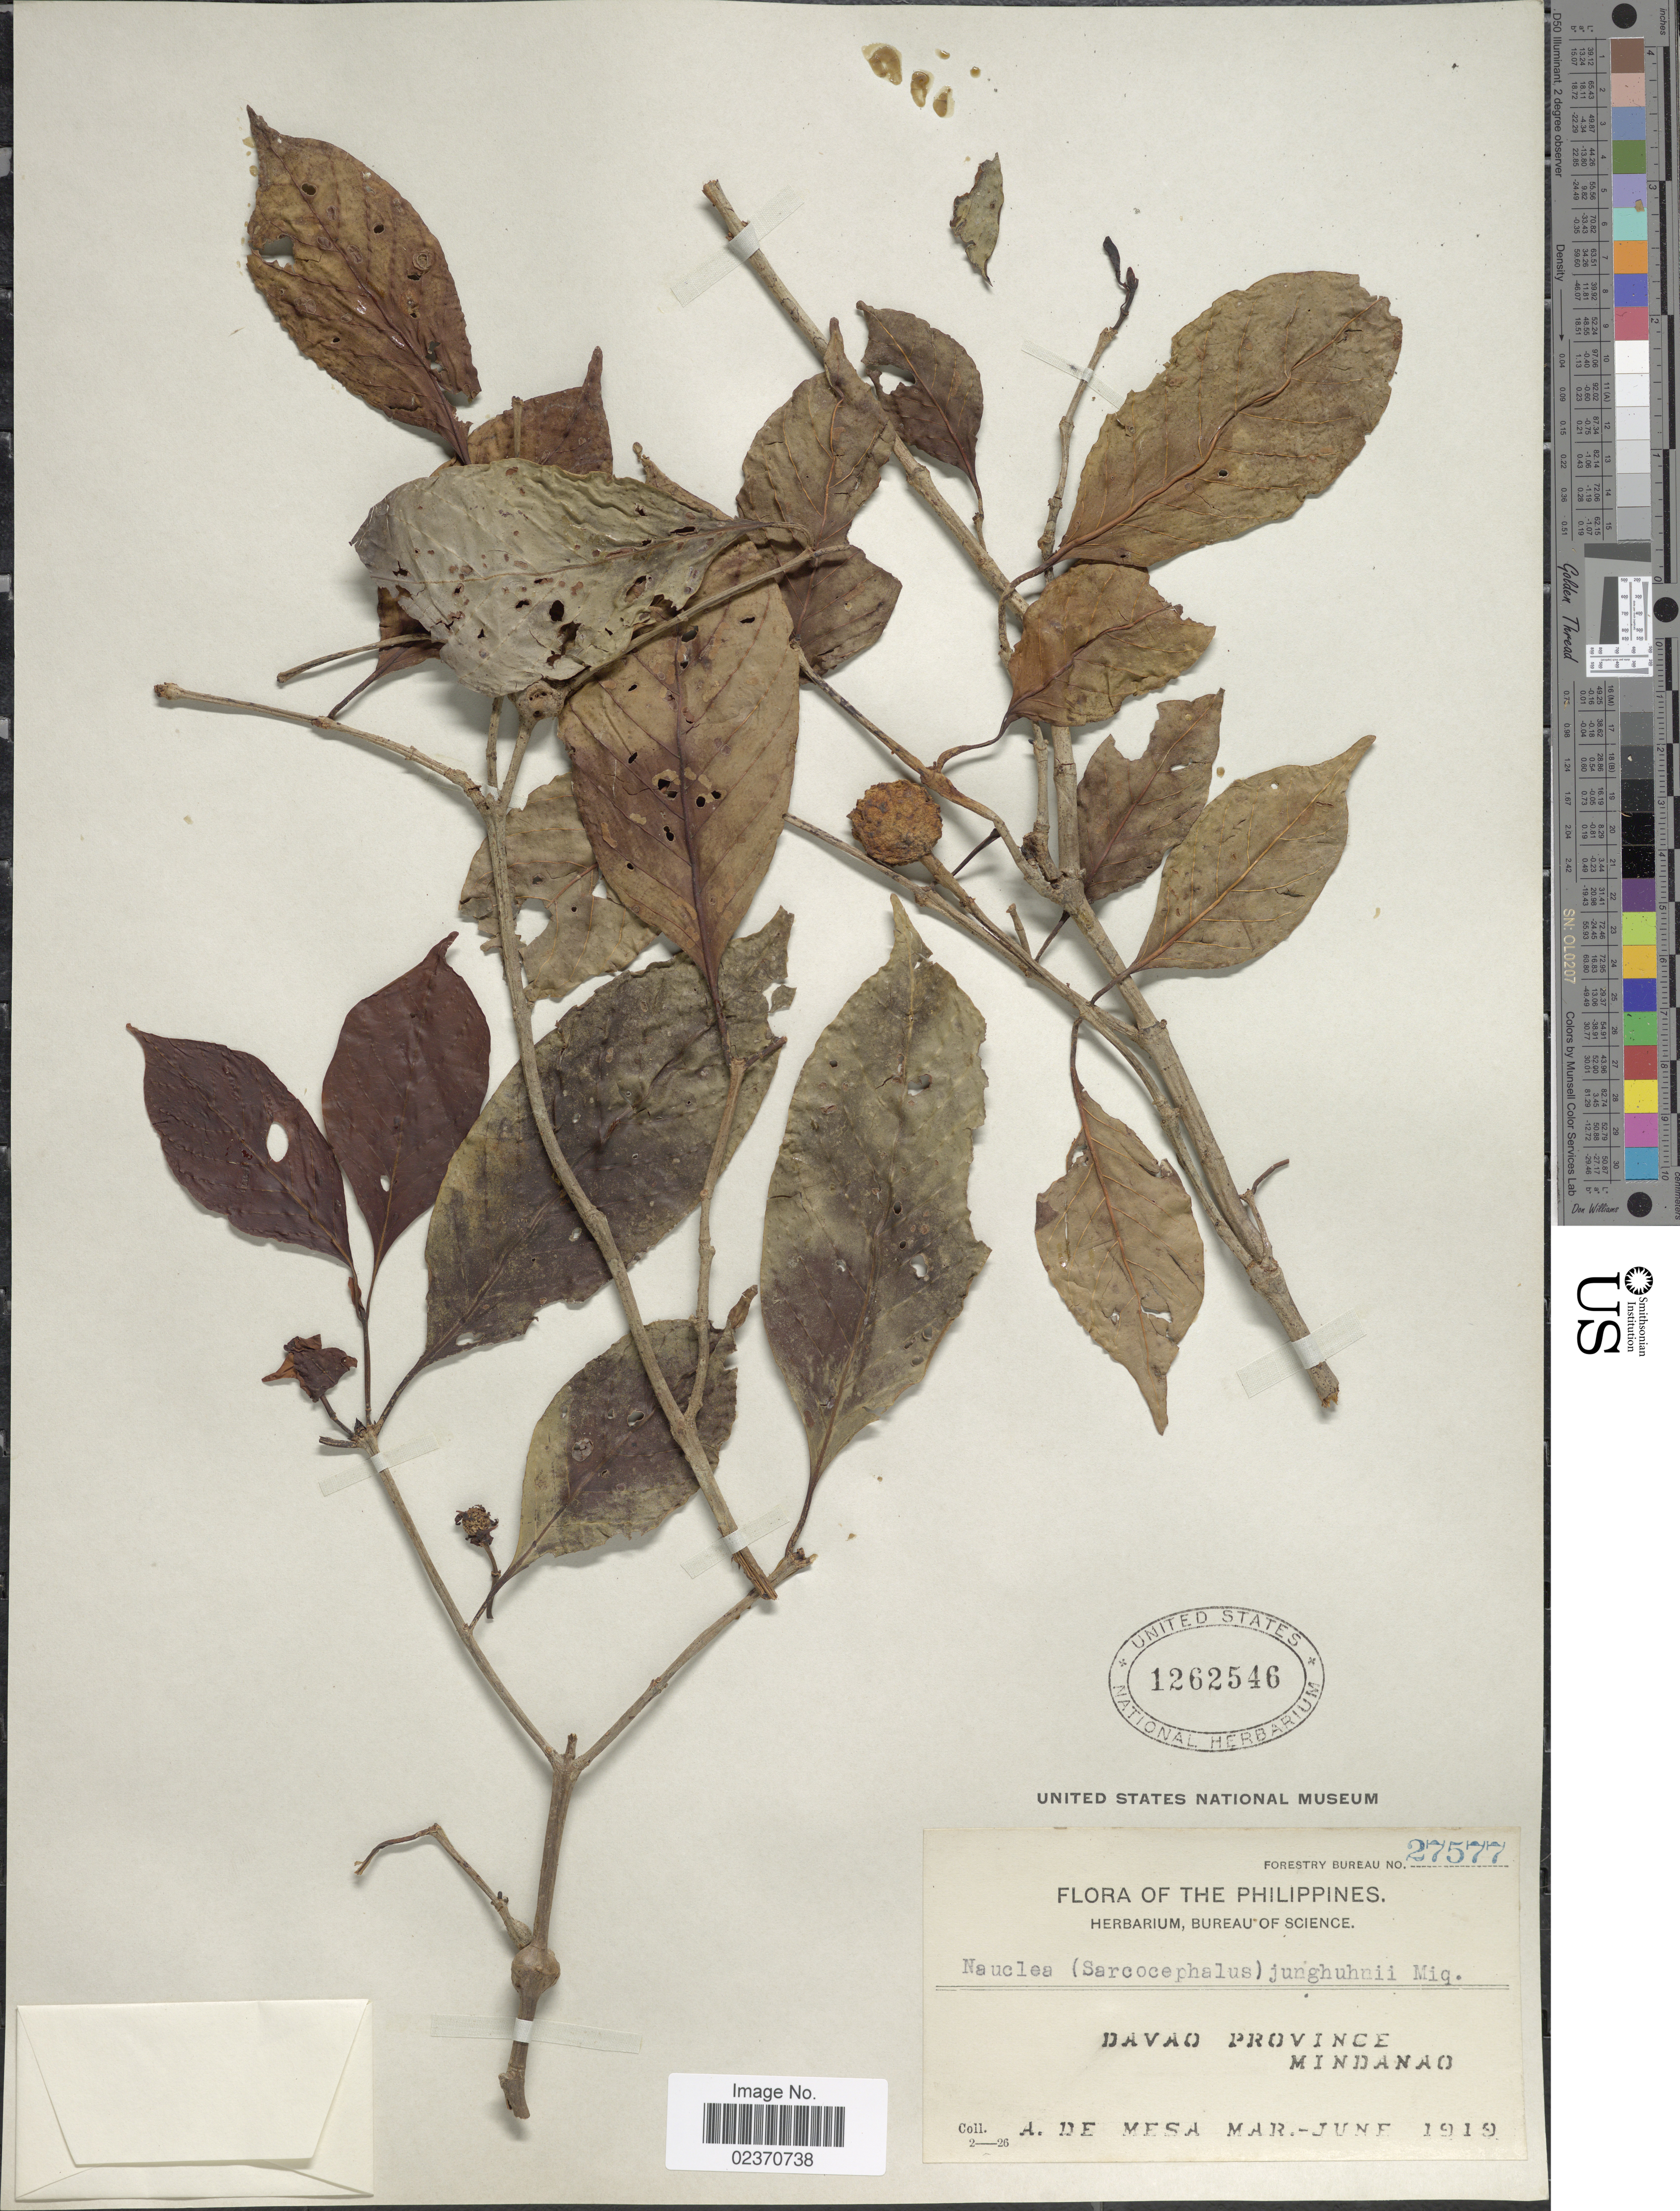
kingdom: Plantae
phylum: Tracheophyta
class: Magnoliopsida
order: Gentianales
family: Rubiaceae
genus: Nauclea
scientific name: Nauclea junghuhnii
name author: (Miq.) Merr.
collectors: A. De Mesa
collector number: Forestry Bureau 27577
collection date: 1919-03/1919-06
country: Philippines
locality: Davao Province, Mindanao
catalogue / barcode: US 1262546